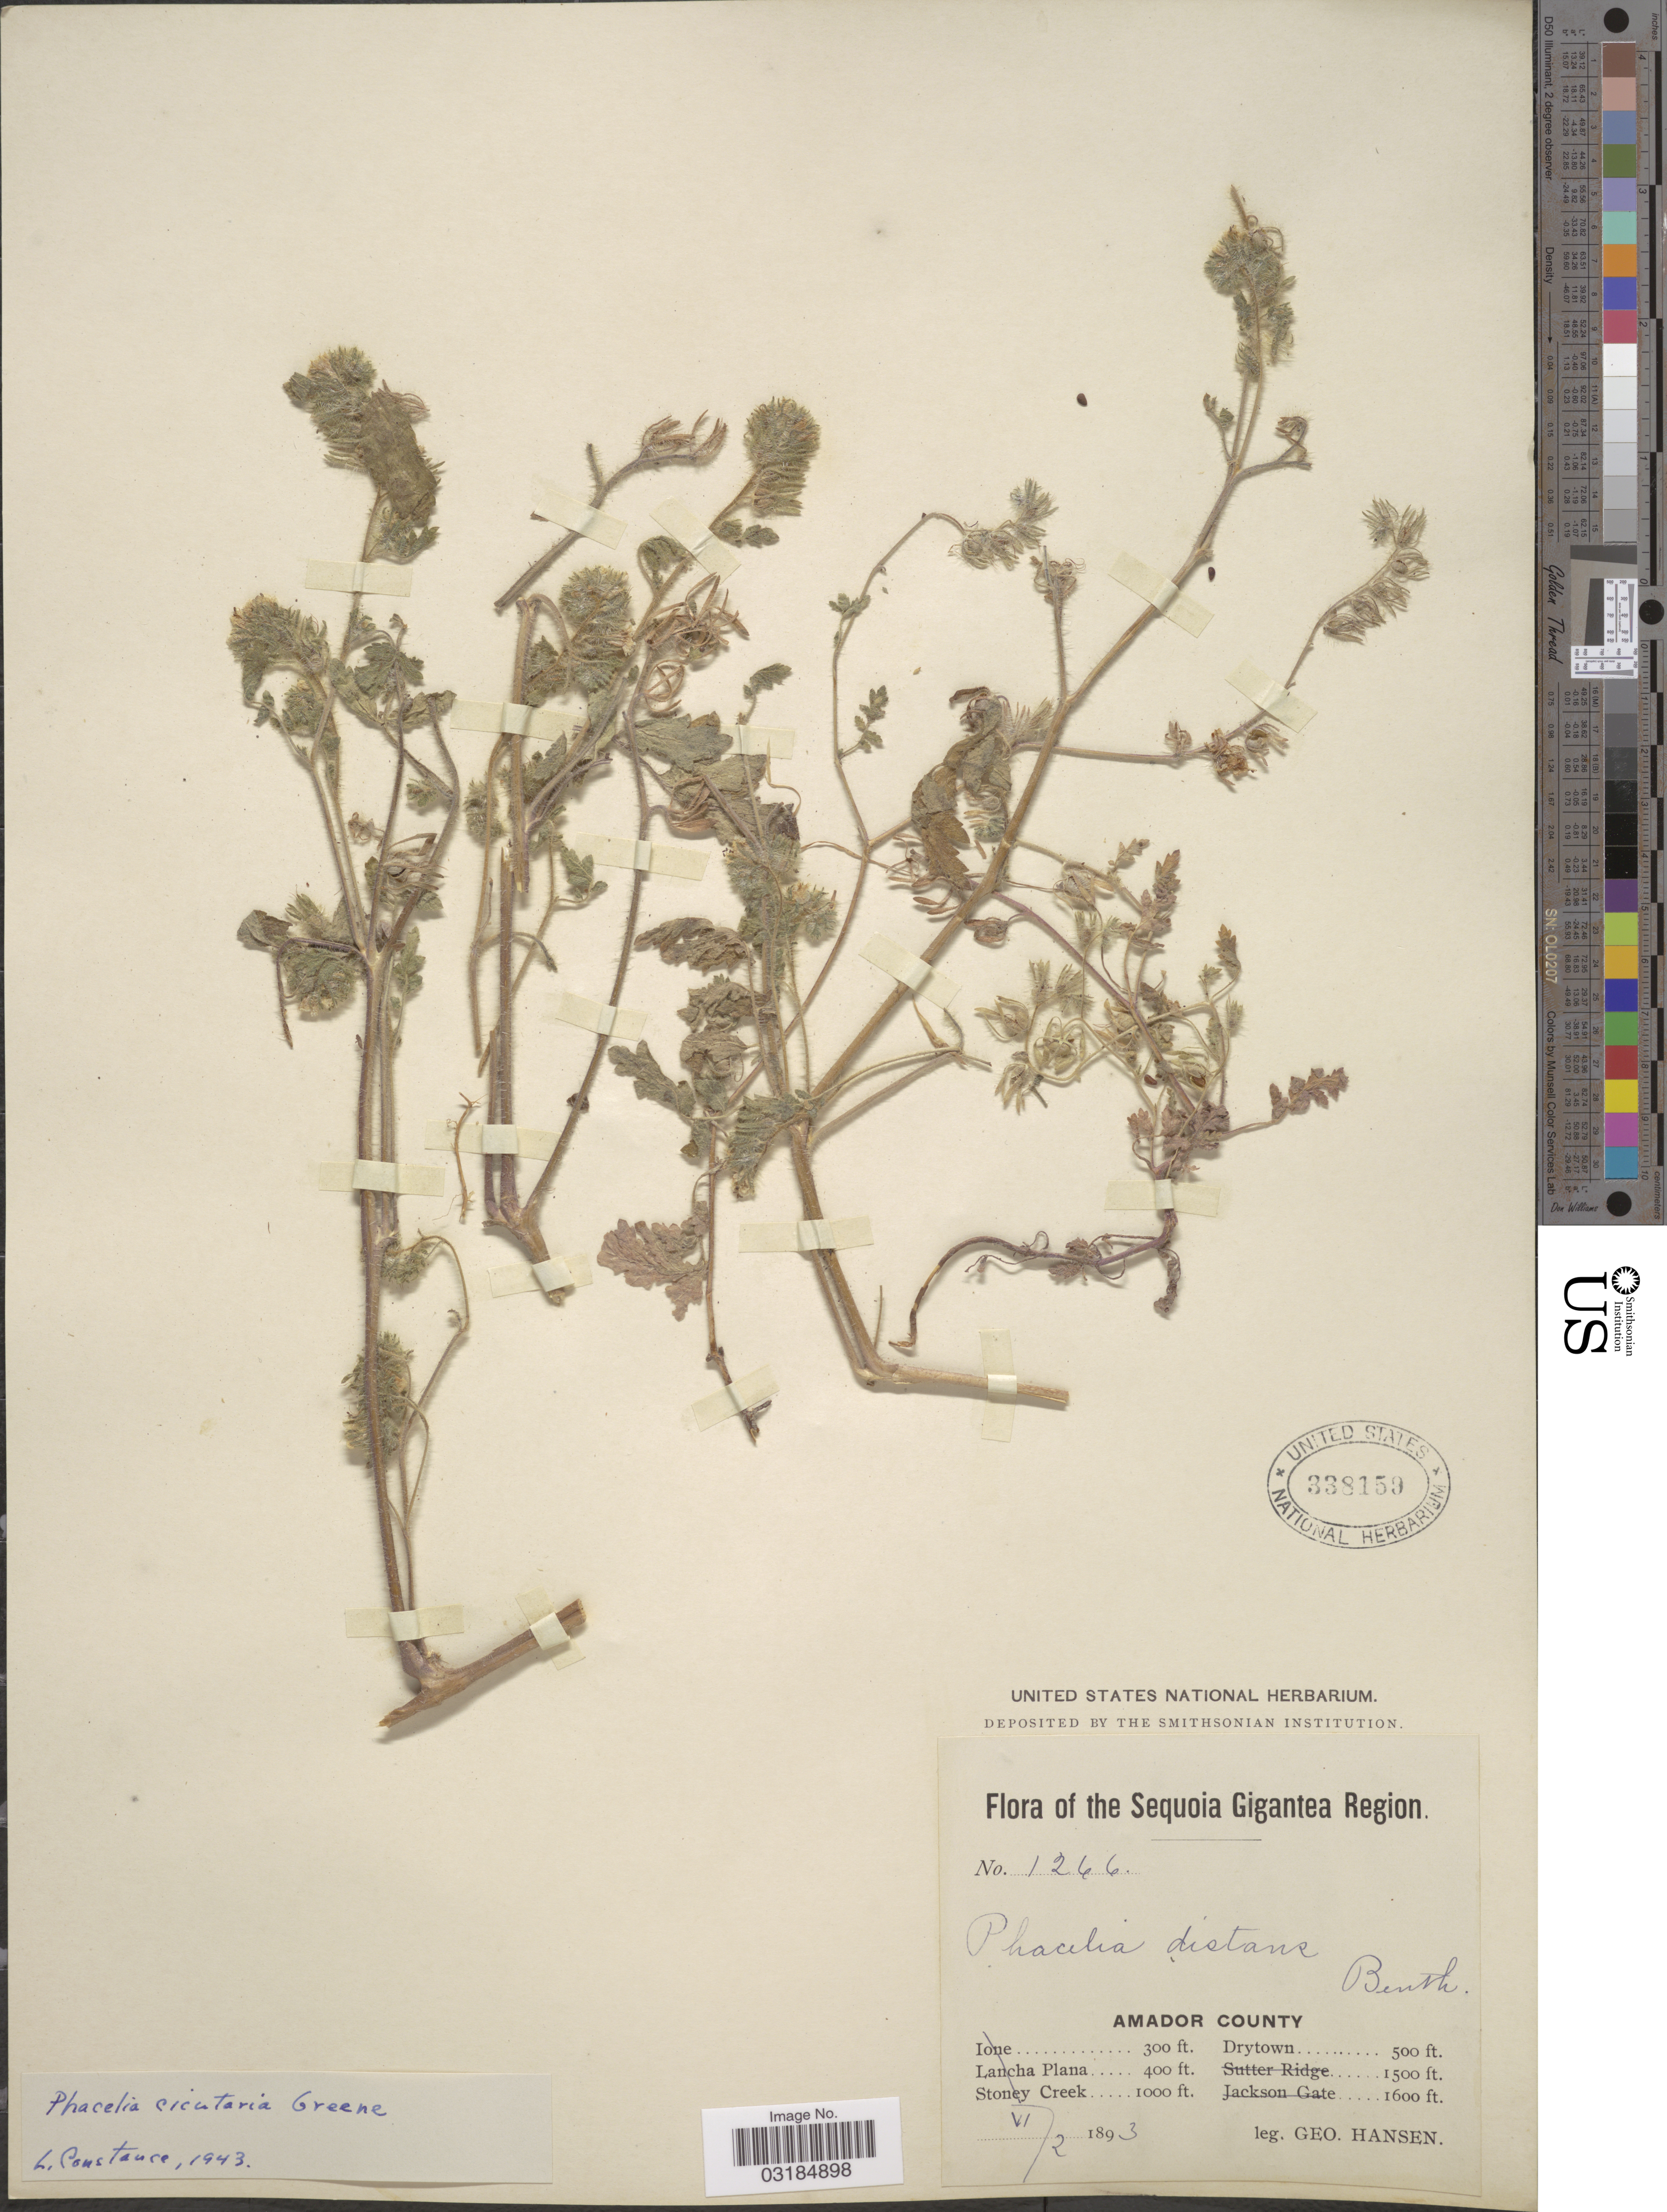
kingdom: Plantae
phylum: Tracheophyta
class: Magnoliopsida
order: Boraginales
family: Hydrophyllaceae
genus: Phacelia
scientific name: Phacelia cicutaria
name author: Greene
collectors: G. Hansen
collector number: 1266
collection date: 1893-06-02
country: United States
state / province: California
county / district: Amador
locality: Sequoia Gigantea Region. Amador County. Drytown.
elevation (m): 152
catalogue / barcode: US 338159